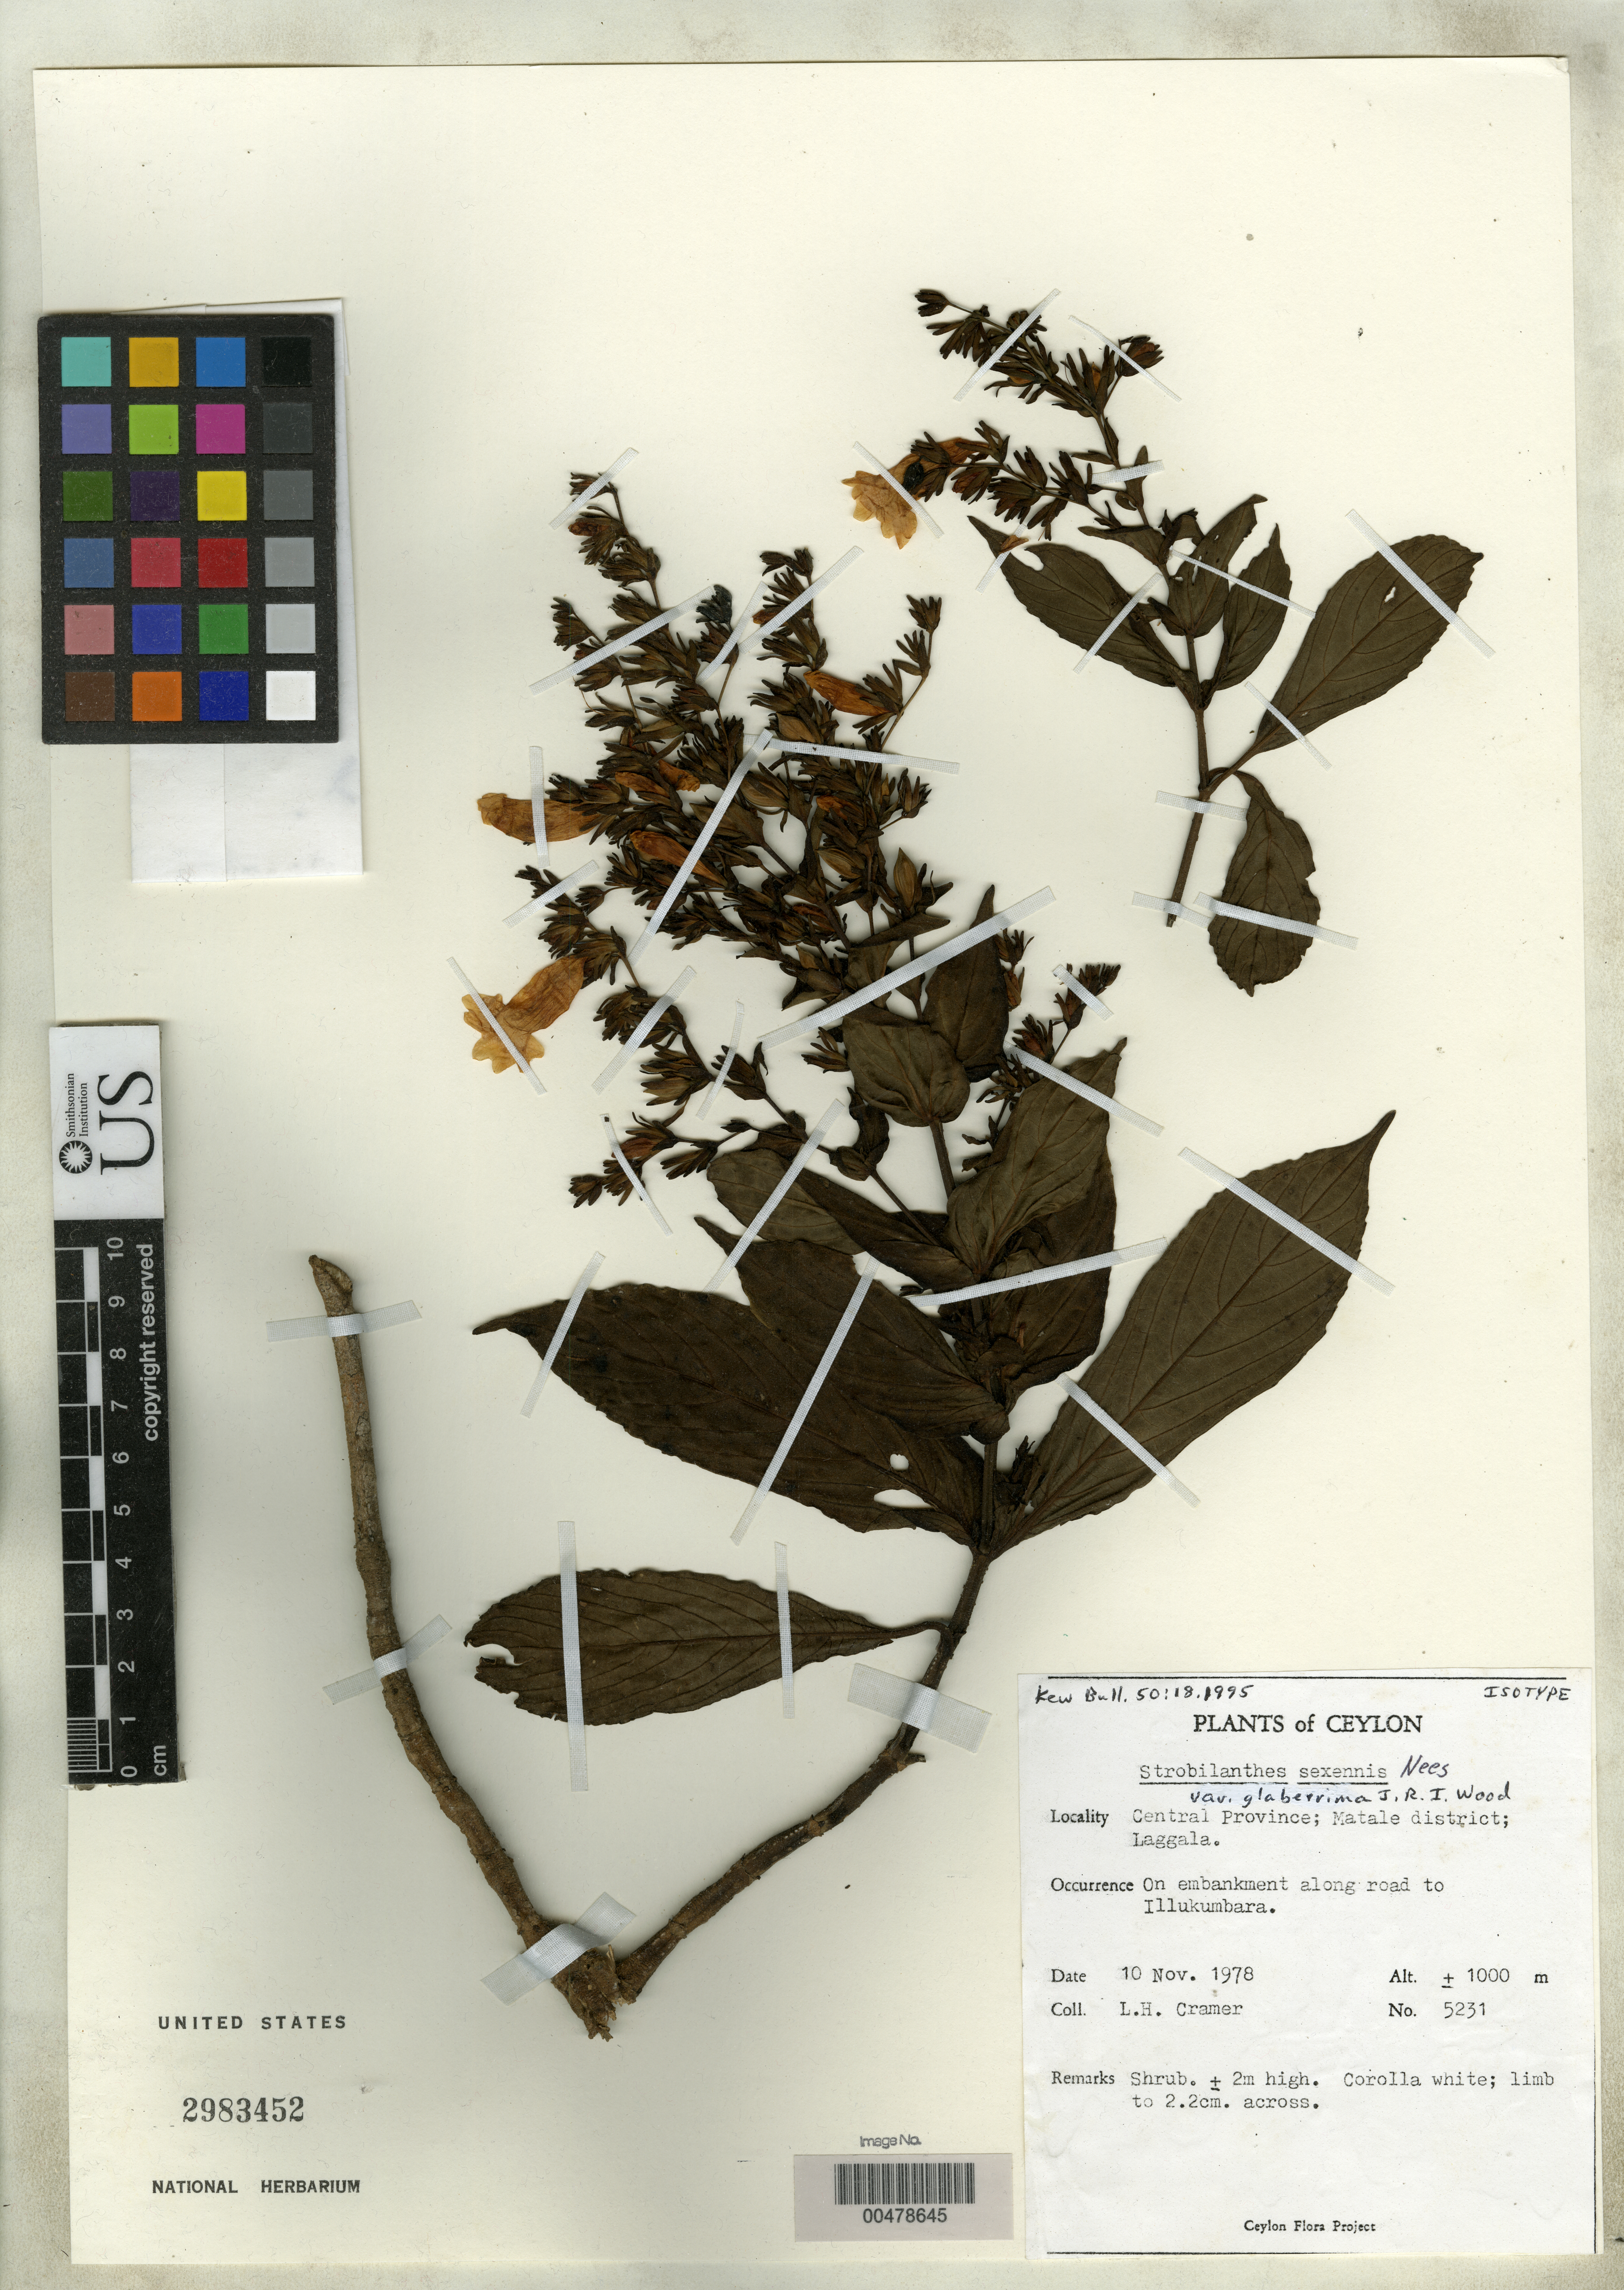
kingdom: Plantae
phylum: Tracheophyta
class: Magnoliopsida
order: Lamiales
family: Acanthaceae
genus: Strobilanthes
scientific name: Strobilanthes sexennis var. glaberrima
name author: J.R.I. Wood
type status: Isotype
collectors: L. H. Cramer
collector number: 5231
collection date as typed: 10 Nov 1978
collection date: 1978-11-10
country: Sri Lanka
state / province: Central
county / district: Matale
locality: Laggala.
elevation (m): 1000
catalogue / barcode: US 2983452